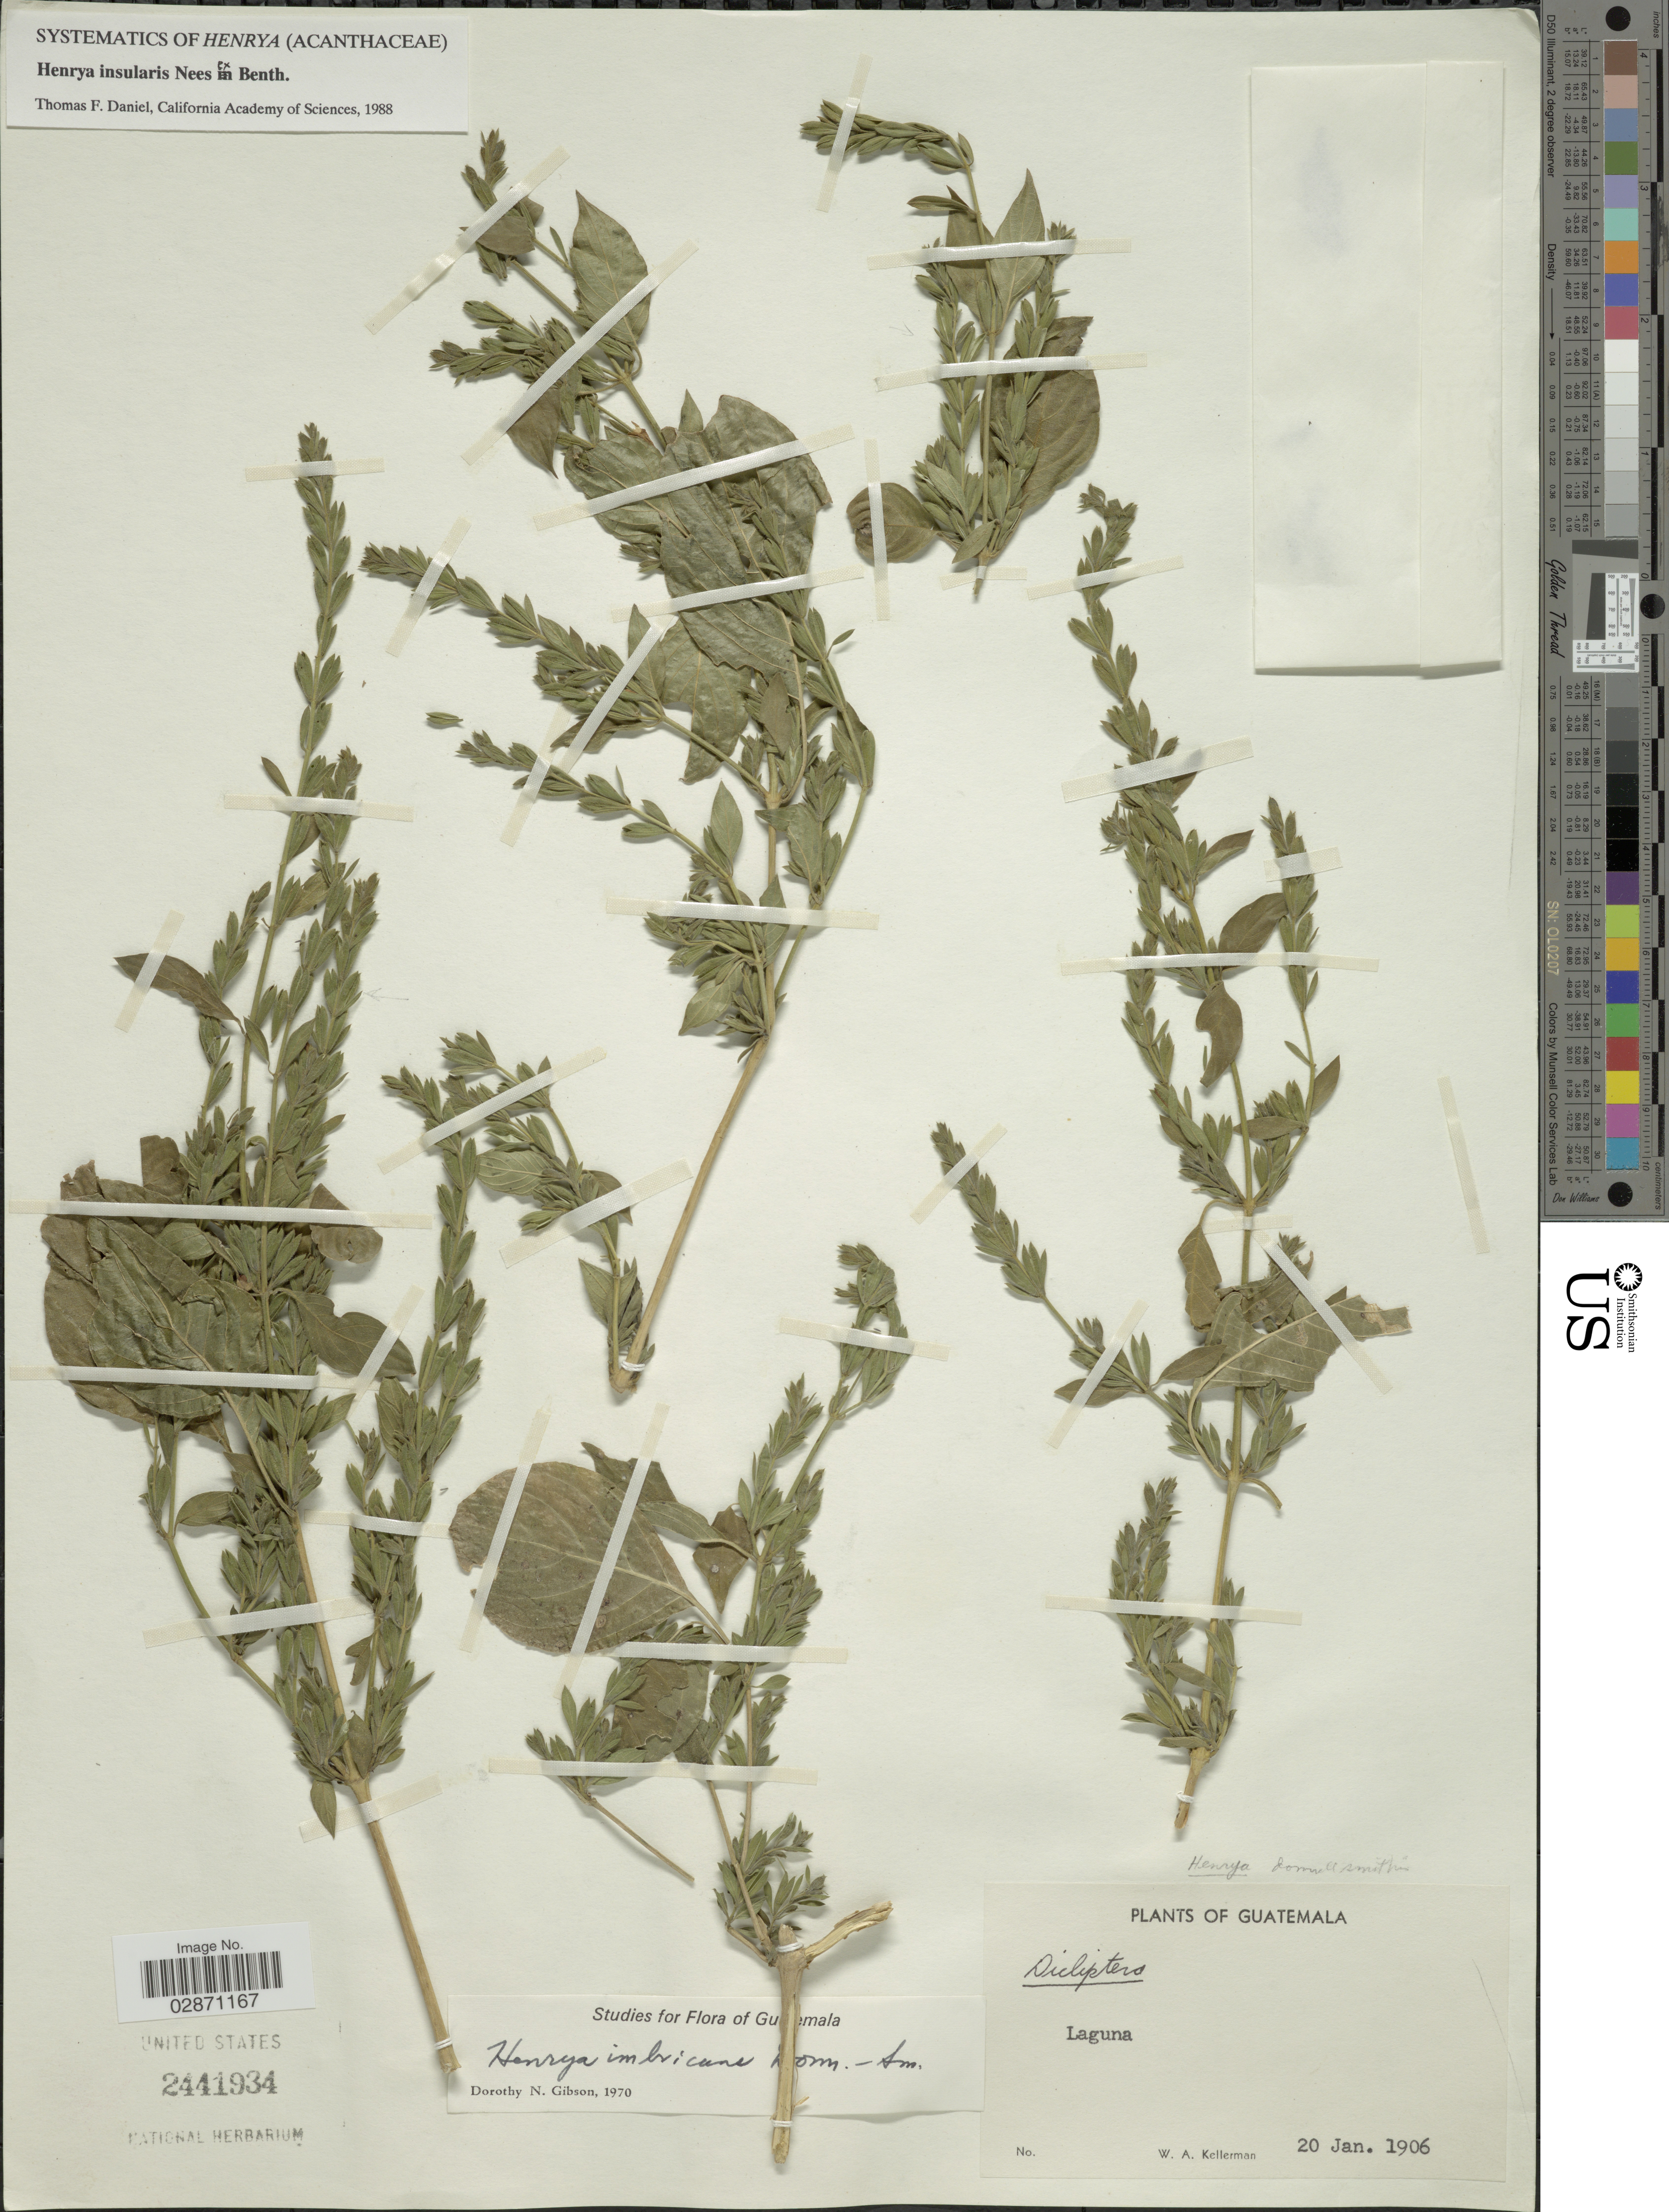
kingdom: Plantae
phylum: Tracheophyta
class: Magnoliopsida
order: Lamiales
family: Acanthaceae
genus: Henrya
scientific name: Henrya insularis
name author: Nees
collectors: W. Kellerman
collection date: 1906-01-20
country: Guatemala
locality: Laguna.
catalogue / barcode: US 2441934